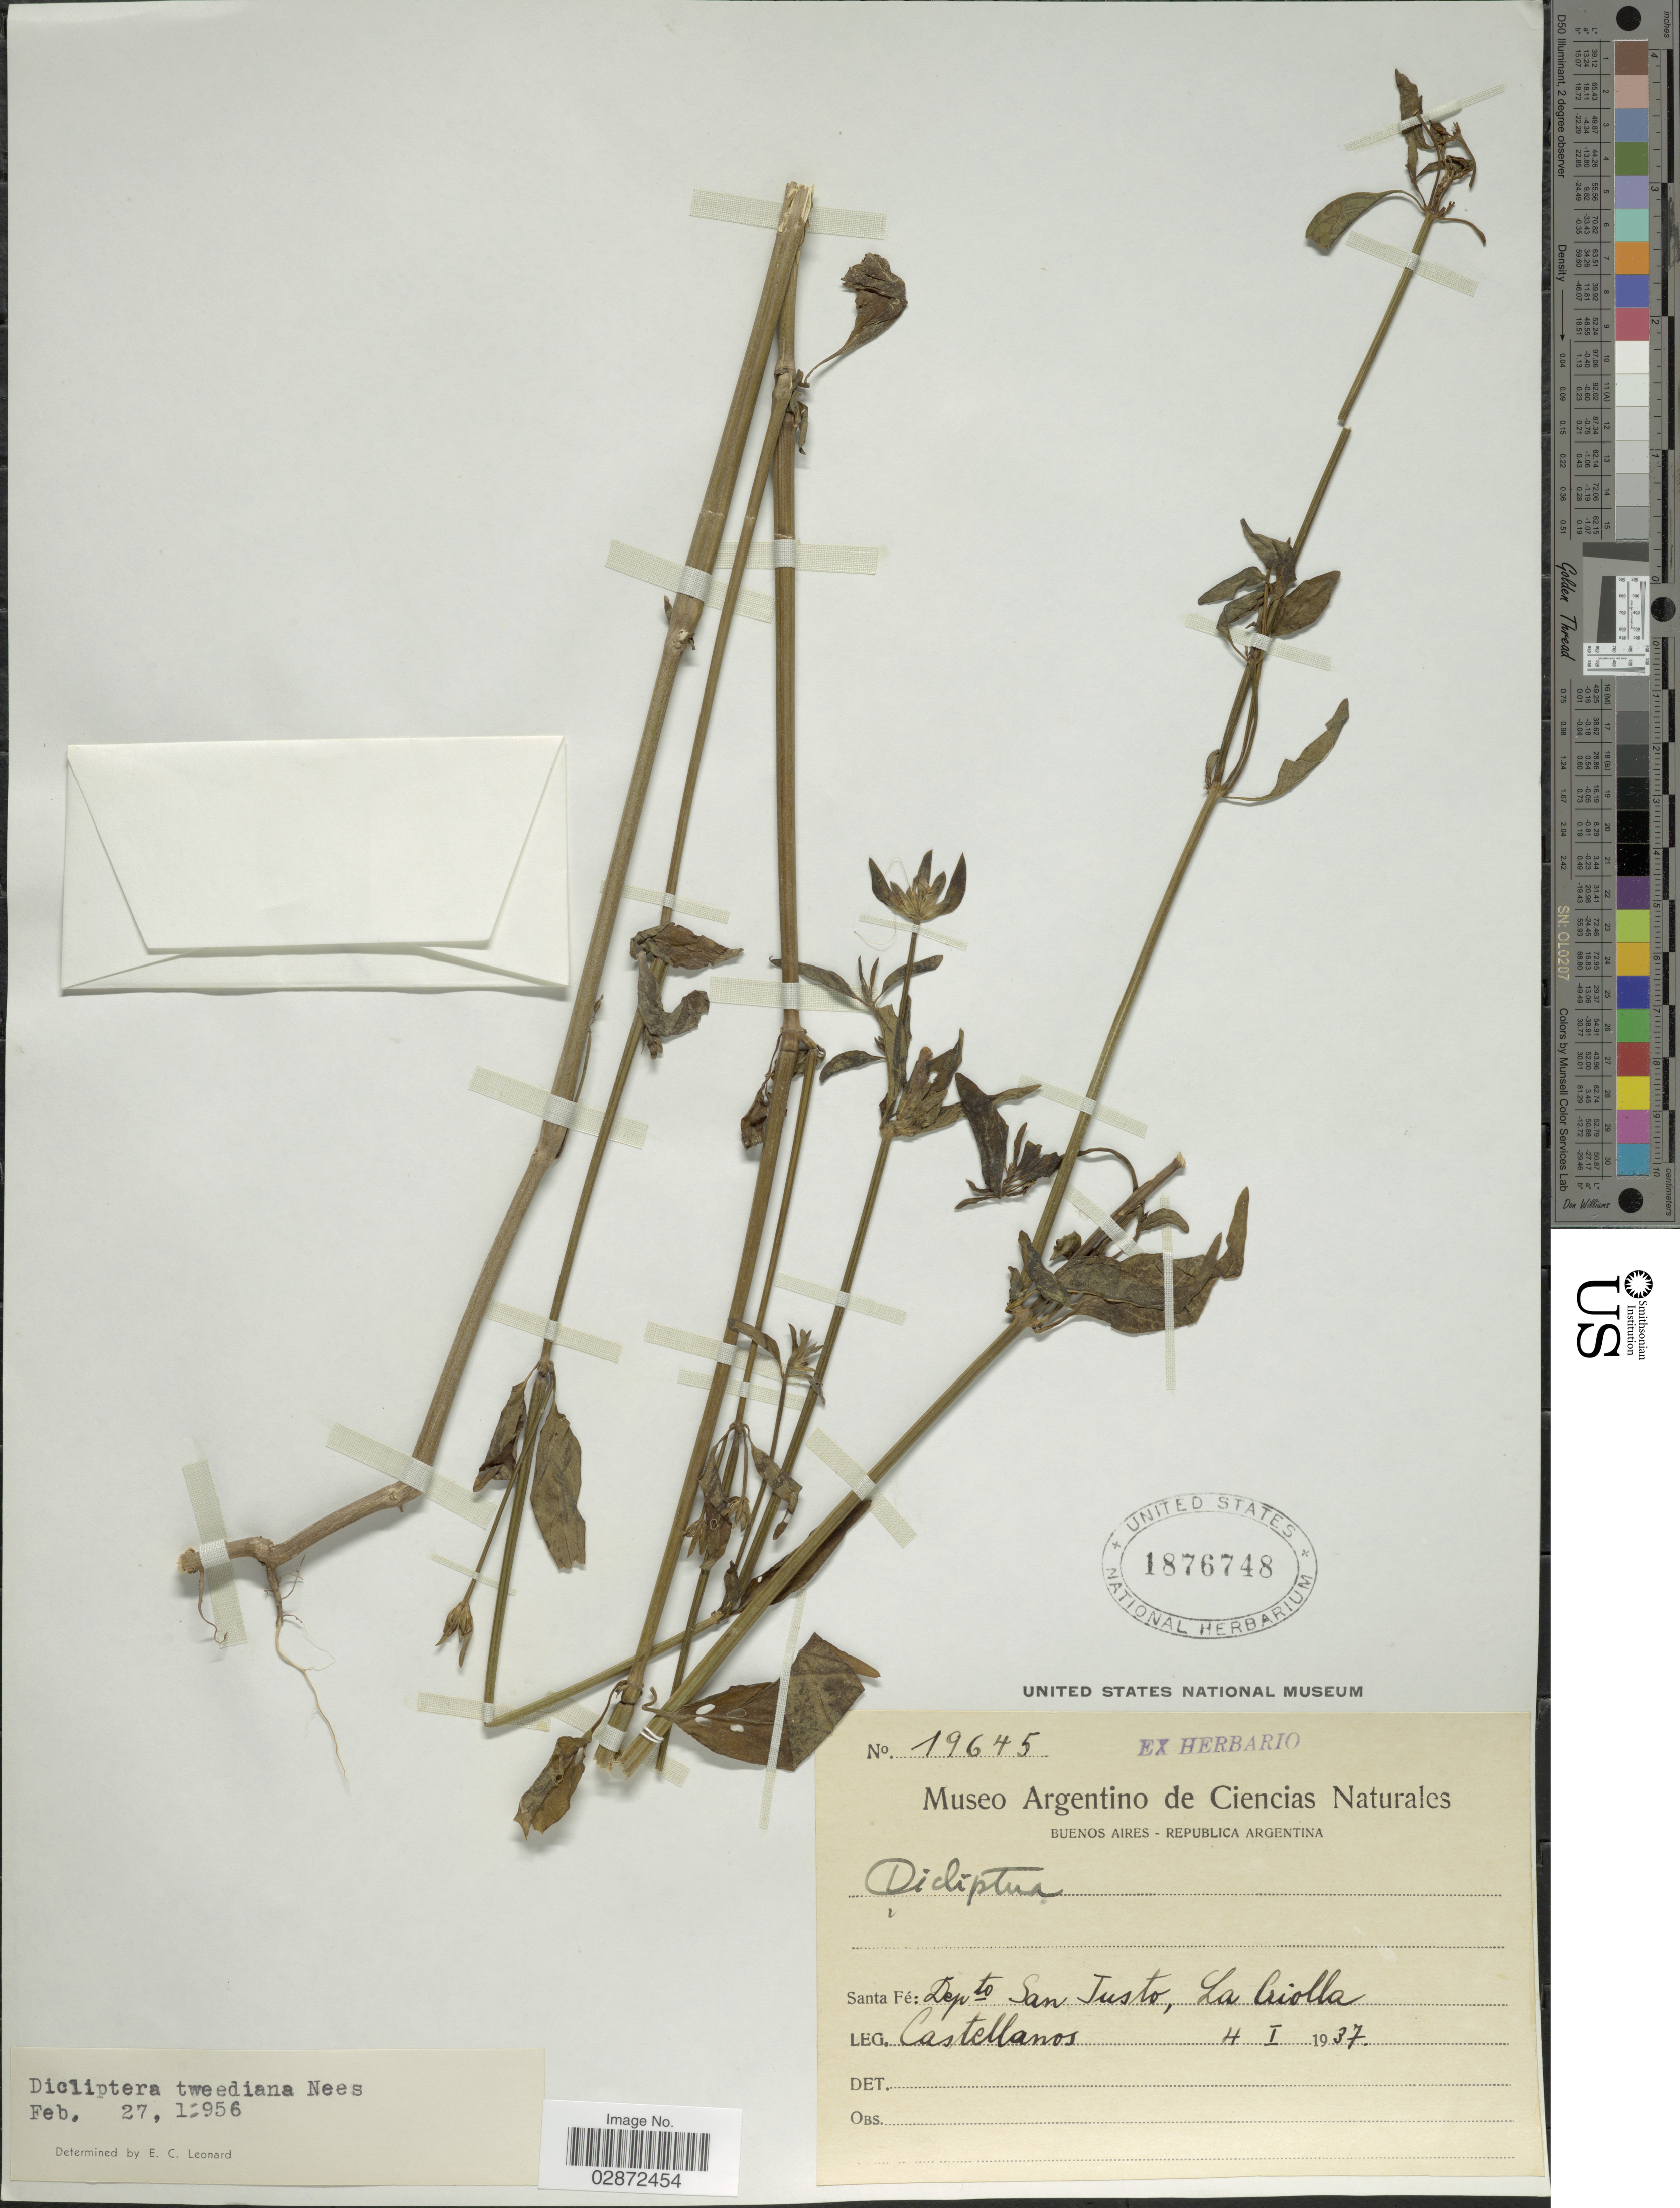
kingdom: Plantae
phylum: Tracheophyta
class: Magnoliopsida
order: Lamiales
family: Acanthaceae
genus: Dicliptera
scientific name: Dicliptera squarrosa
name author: Nees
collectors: -- Castellanos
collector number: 19645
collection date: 1937-01-04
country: Argentina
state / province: Santa Fe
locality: Depto San Justo, La Criolla.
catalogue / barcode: US 1876748